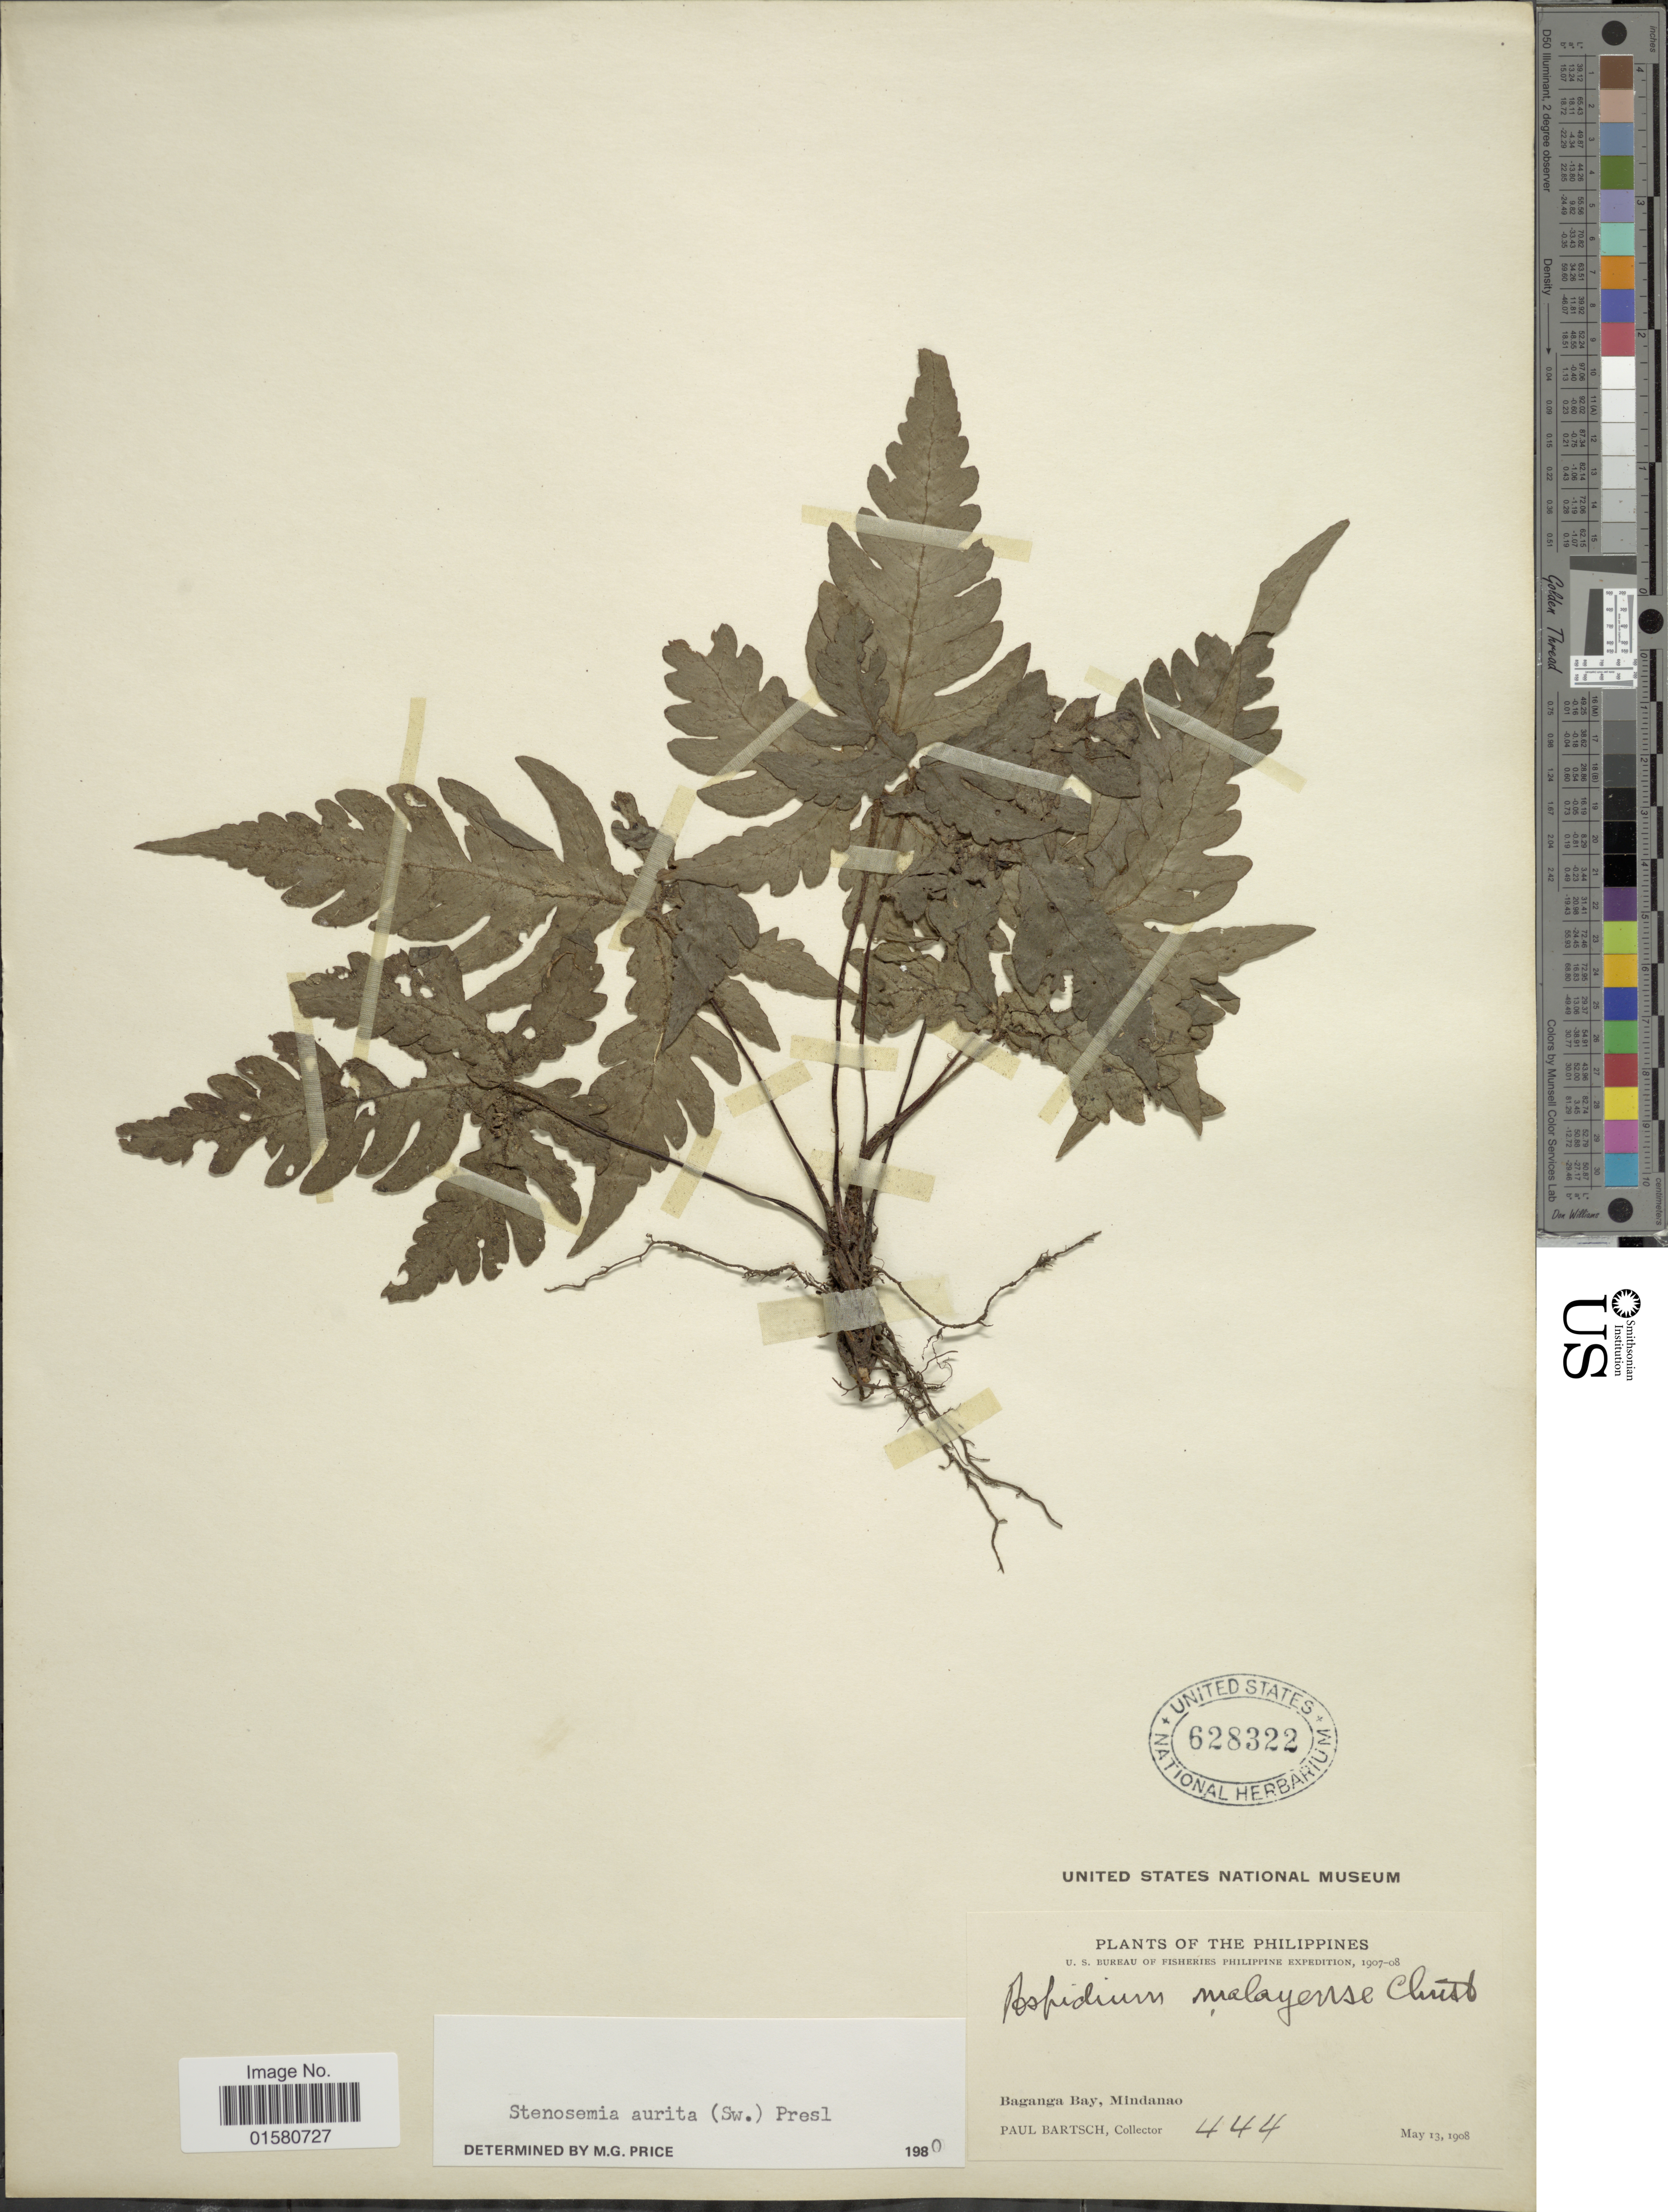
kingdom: Plantae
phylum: Tracheophyta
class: Polypodiopsida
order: Polypodiales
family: Tectariaceae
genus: Tectaria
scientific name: Tectaria aurita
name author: (Sw.) Chandra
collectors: P. Batsch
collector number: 444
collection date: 1908-05-13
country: Philippines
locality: Baganga Bay, Mindanao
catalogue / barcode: US 628322